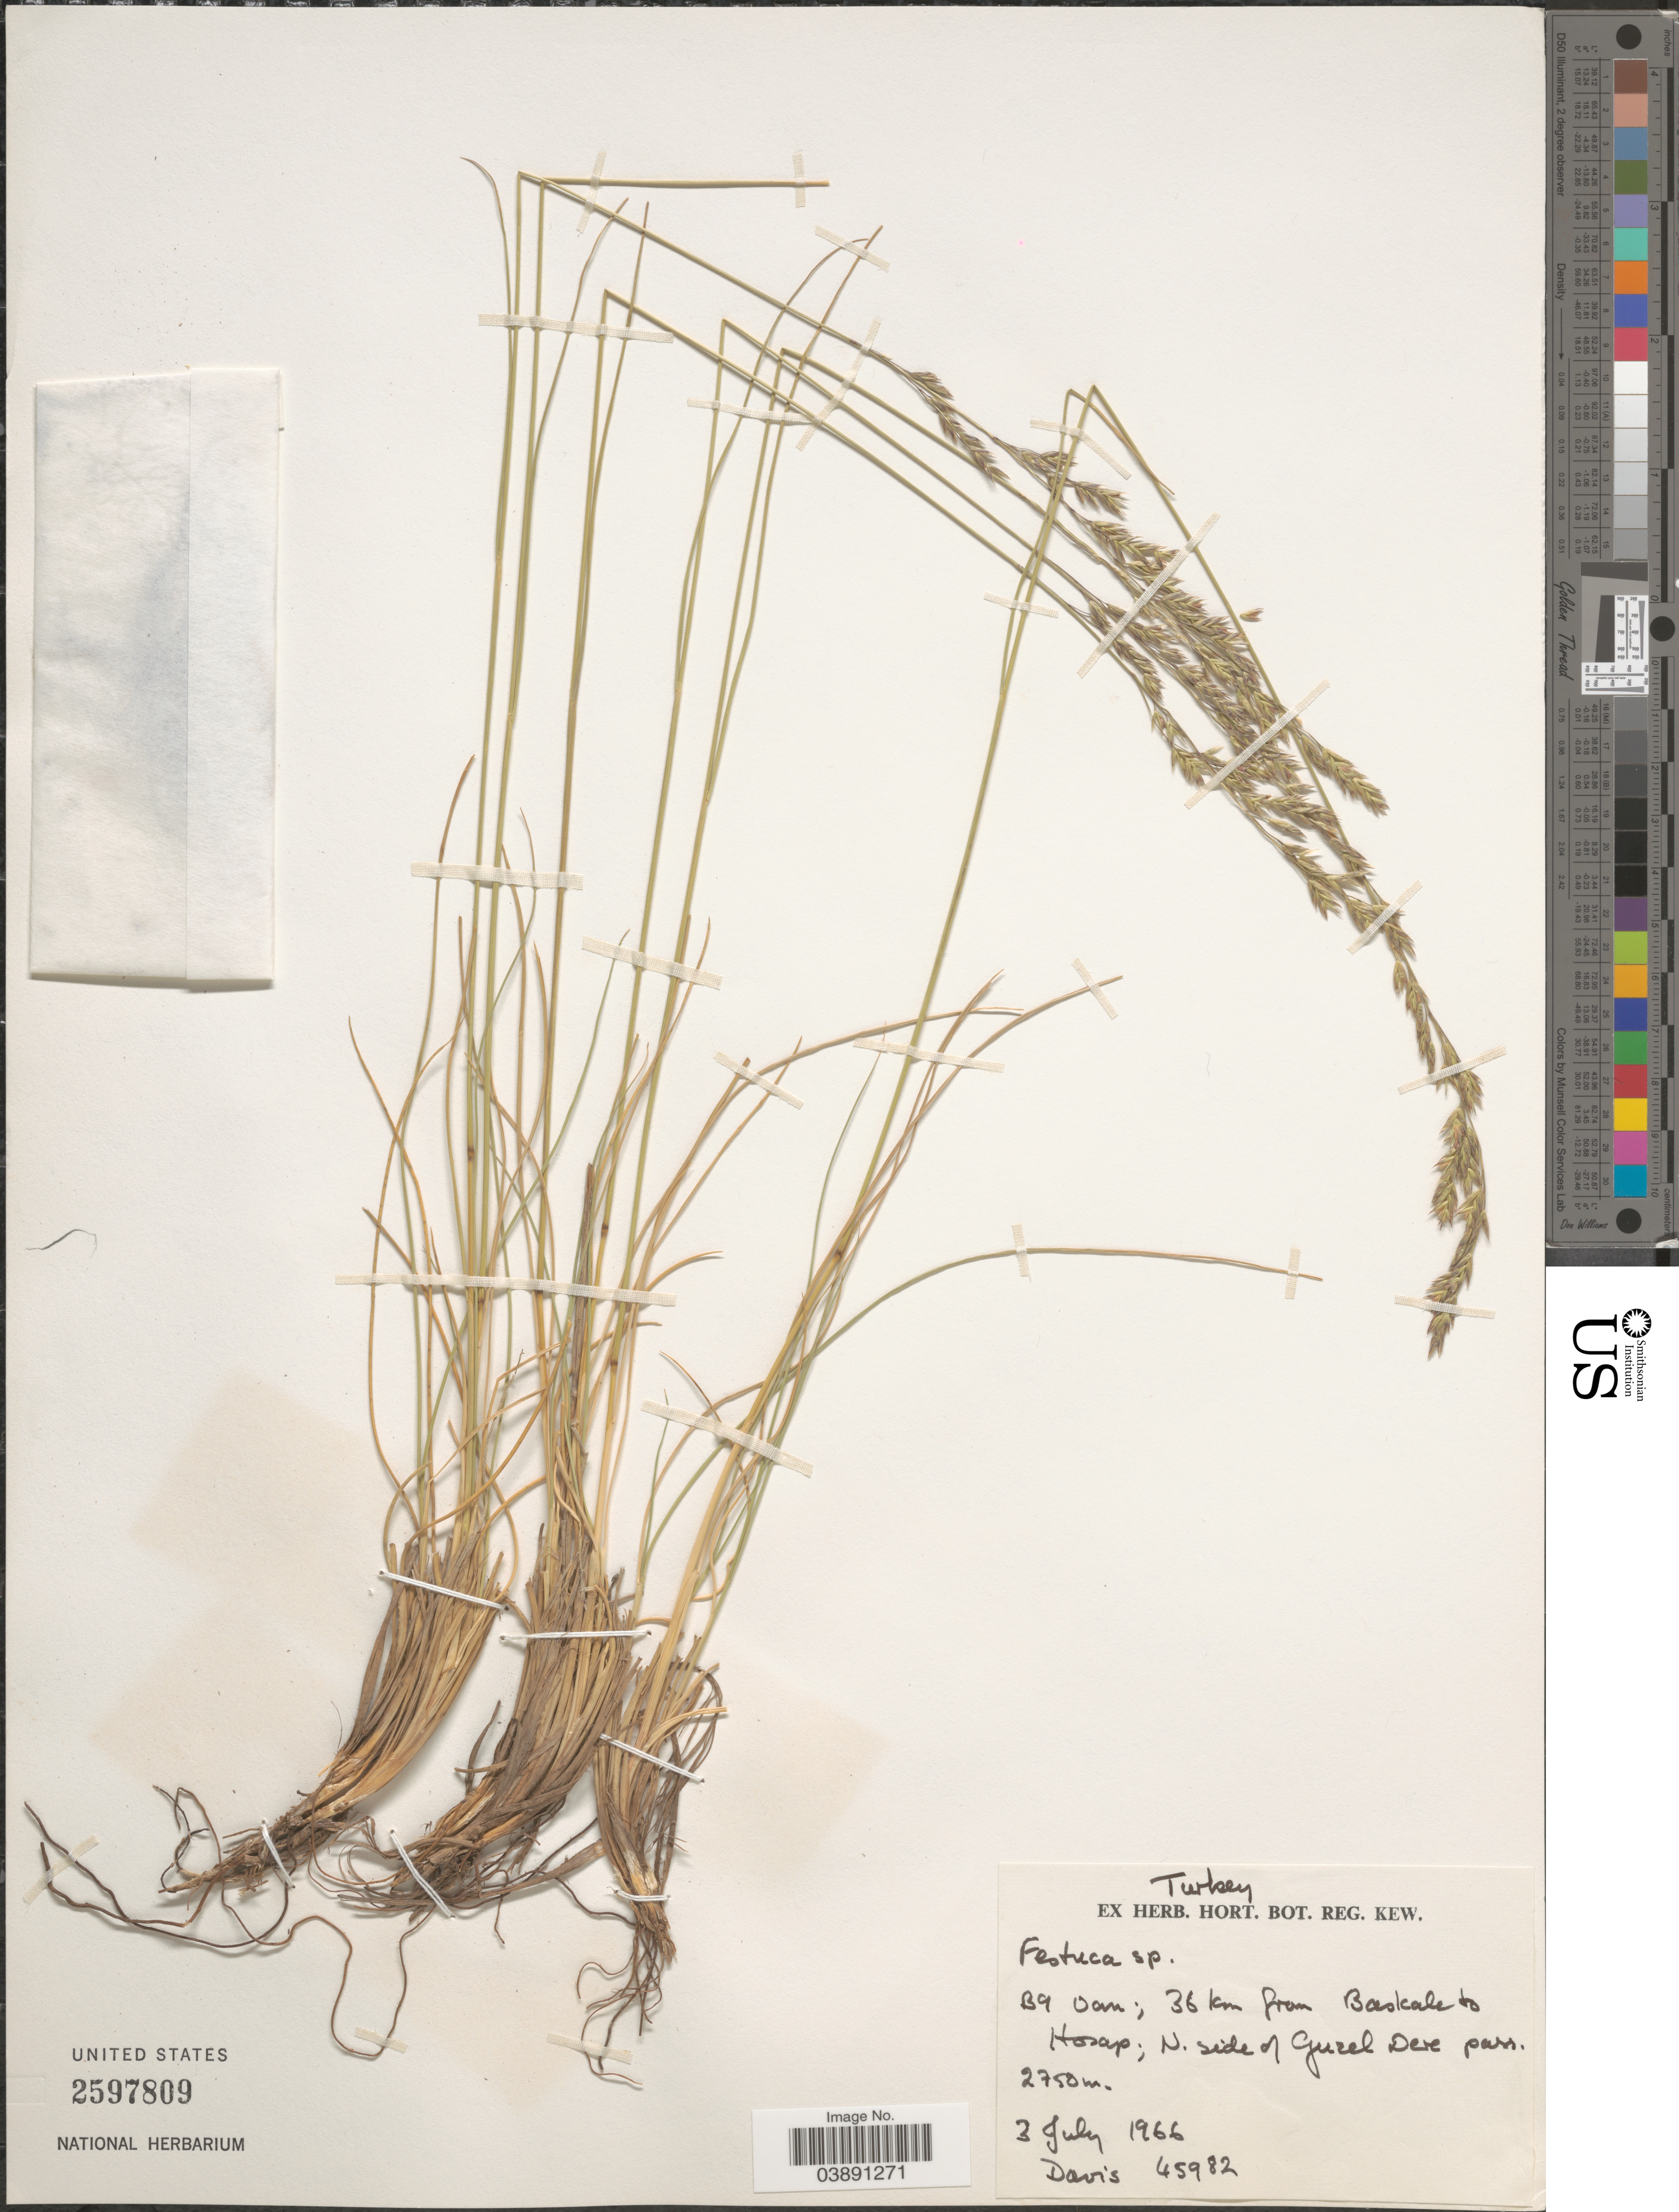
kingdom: Plantae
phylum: Tracheophyta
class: Liliopsida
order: Poales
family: Poaceae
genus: Festuca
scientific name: Festuca sp.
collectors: -. Davis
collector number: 45982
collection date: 1966-07-03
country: Turkey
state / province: Van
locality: B9 Van: 36 km from Baskale to Hosap; N. side of Guzel Dere pass.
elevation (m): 2750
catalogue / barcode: US 2597809